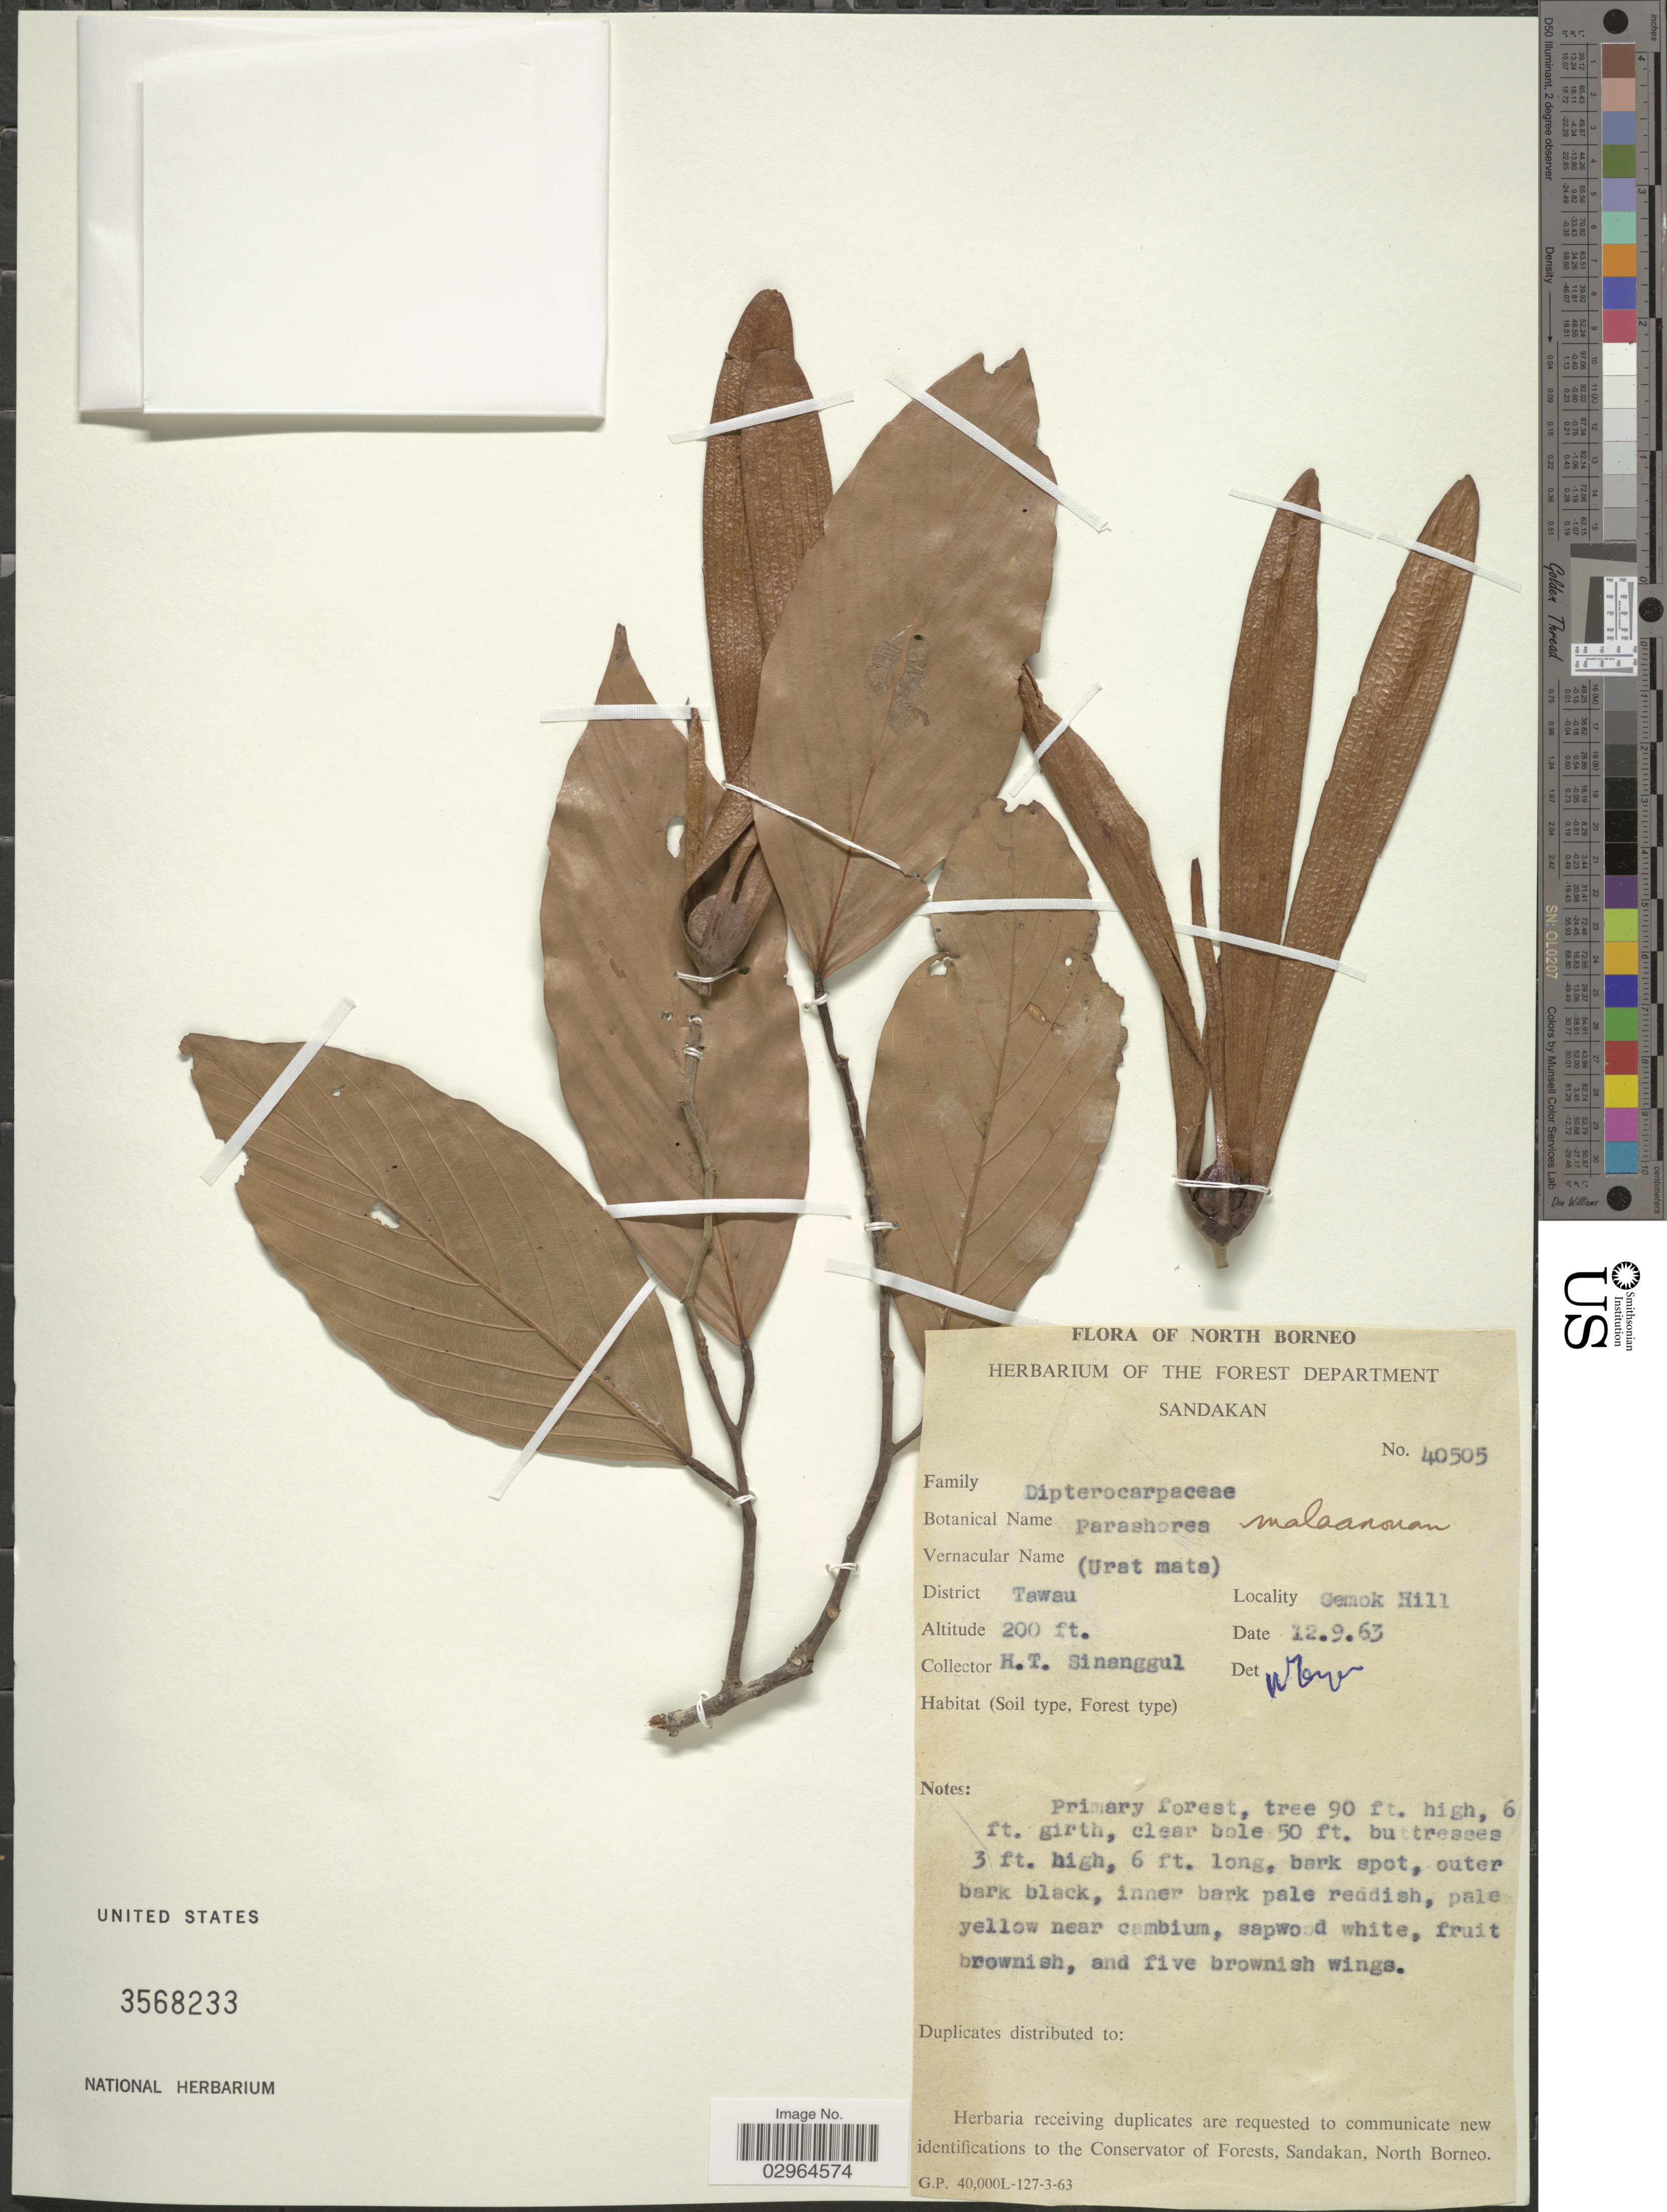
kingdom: Plantae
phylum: Tracheophyta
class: Magnoliopsida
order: Malvales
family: Dipterocarpaceae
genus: Parashorea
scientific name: Parashorea malaanonan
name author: (Blanco) Merr.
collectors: H. Sinanggul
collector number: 40505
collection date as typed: Transcribed d/m/y: 12/9/63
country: Malaysia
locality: North Borneo, District Tawau, Gemok Hill.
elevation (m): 61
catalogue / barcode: US 3568233